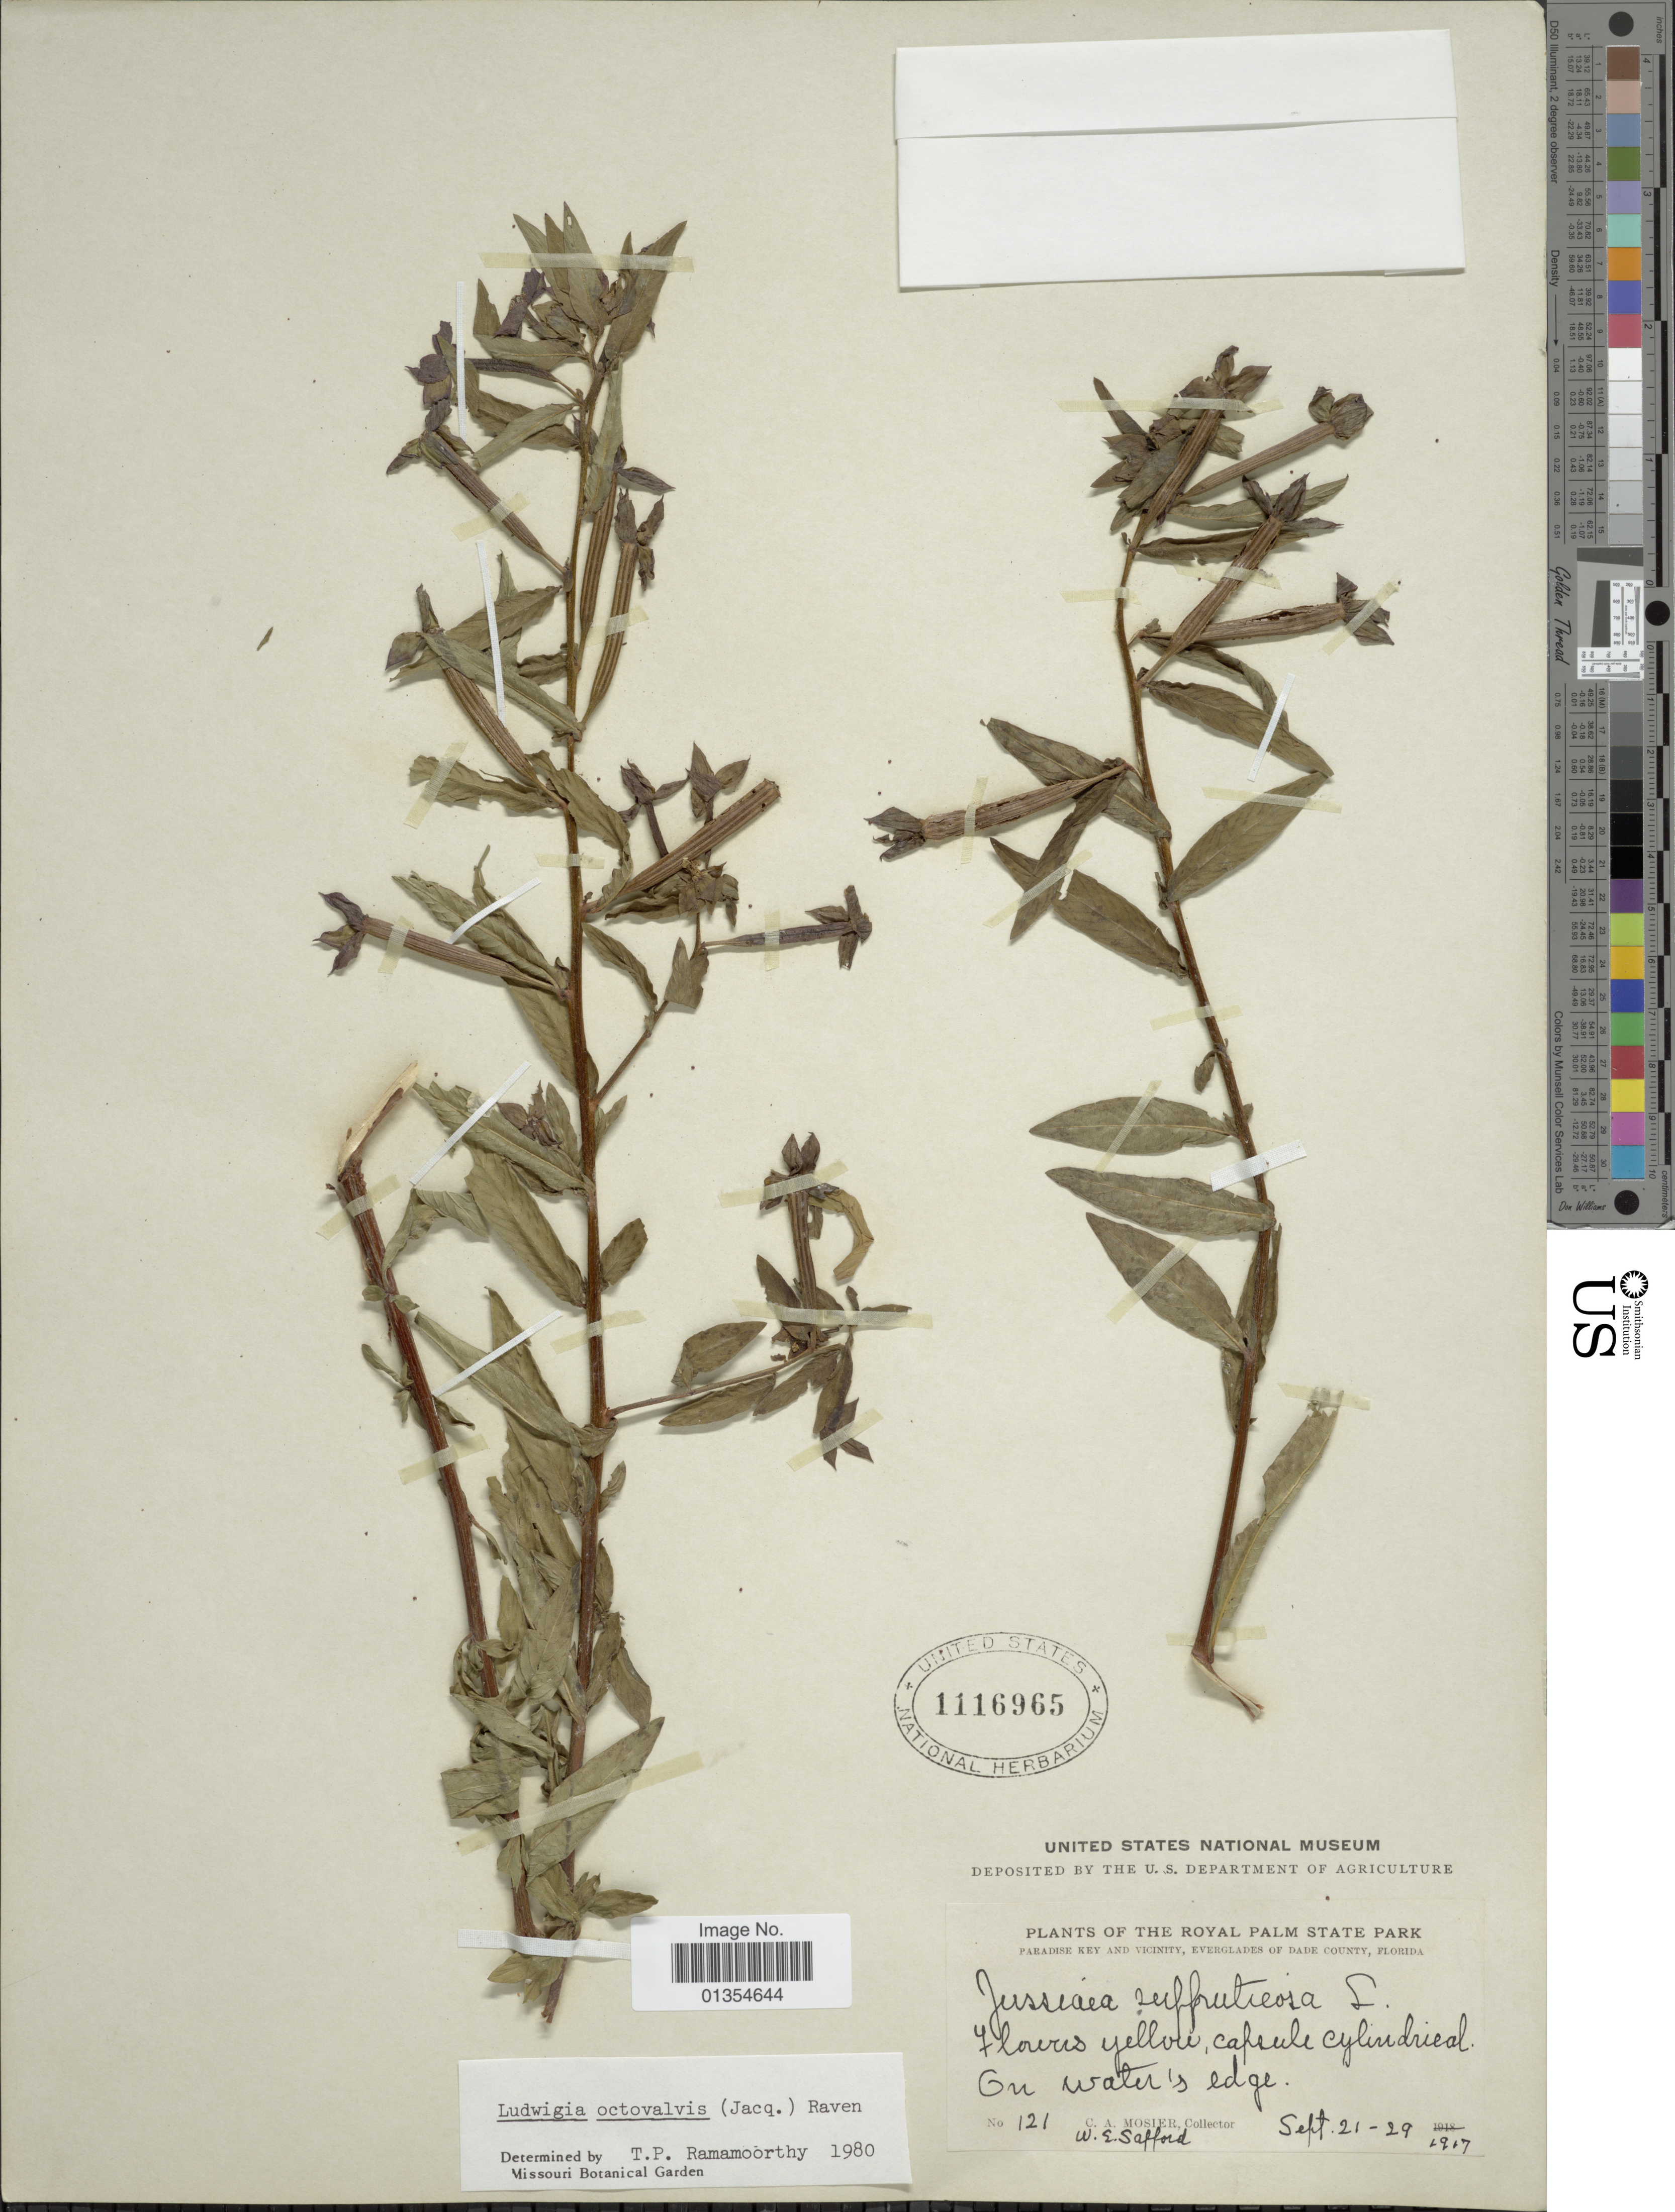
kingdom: Plantae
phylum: Tracheophyta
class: Magnoliopsida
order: Myrtales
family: Onagraceae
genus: Ludwigia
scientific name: Ludwigia octovalvis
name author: (Jacq.) P.H. Raven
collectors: C. A. Mosier & W. E. Safford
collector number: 121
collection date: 1917-09-21/1917-09-29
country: United States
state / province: Florida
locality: Royal Palm State Park, Paradise key and Vicinity, everglades of Dade County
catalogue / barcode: US 1116965